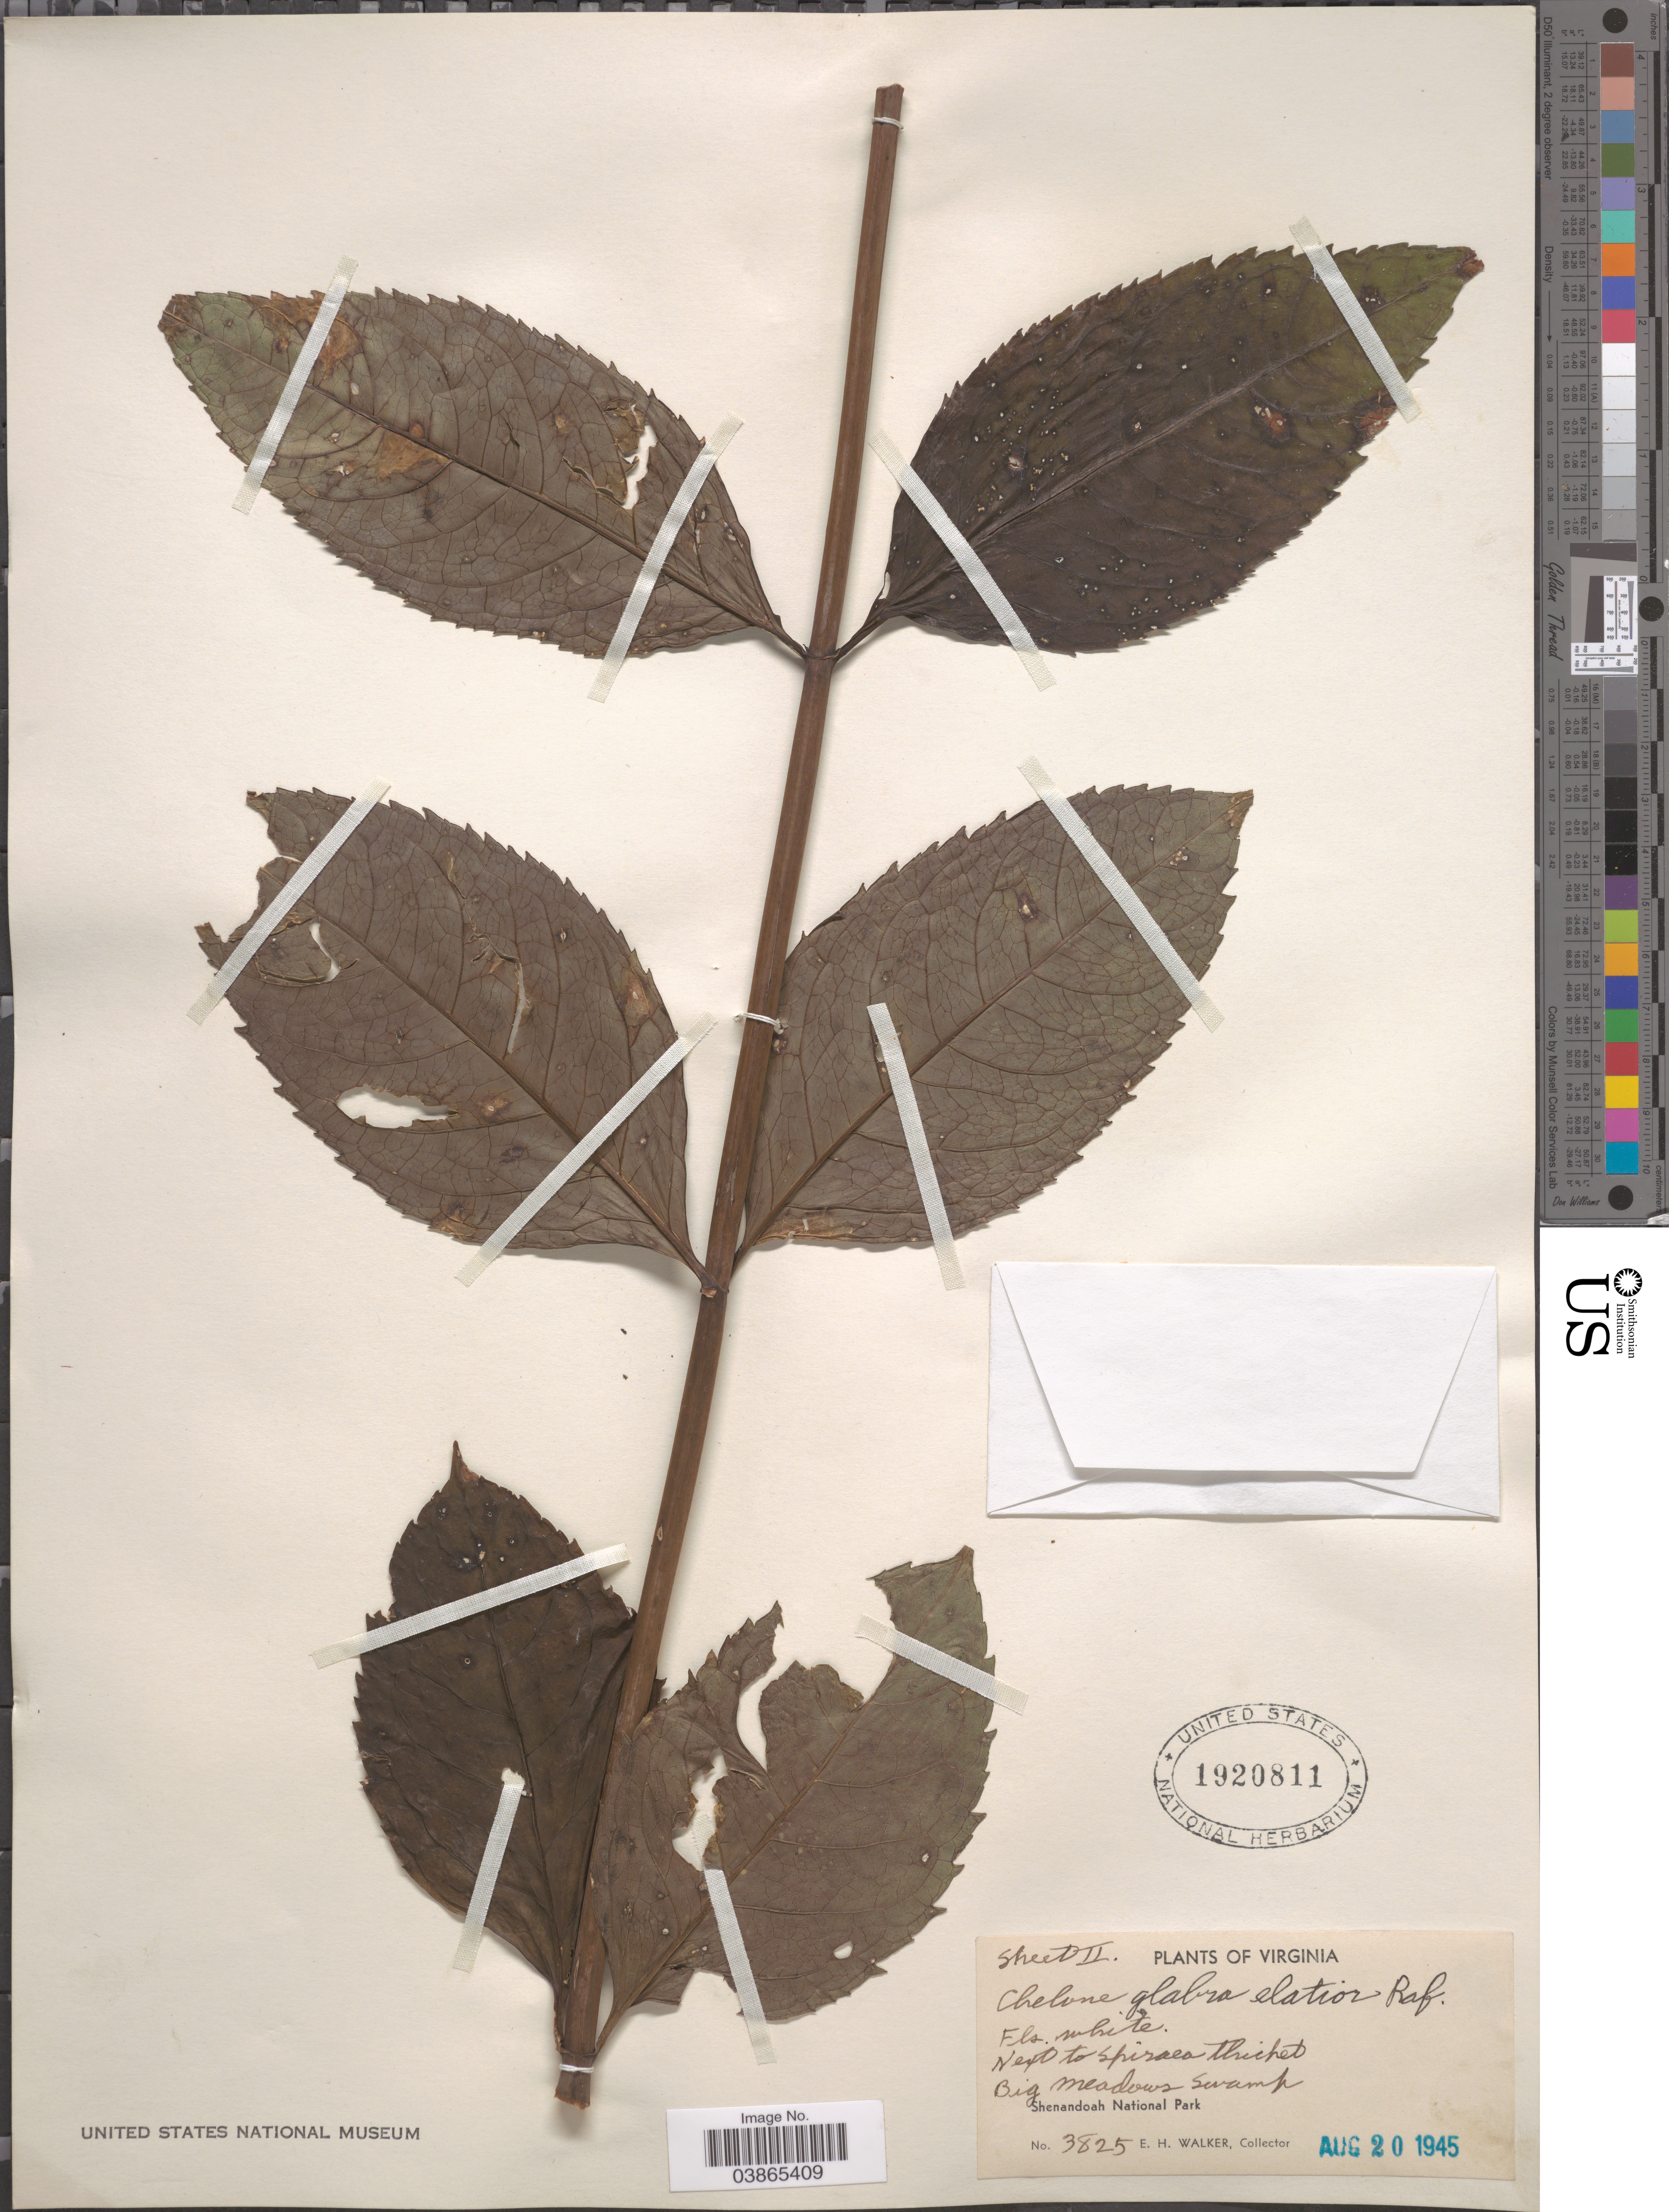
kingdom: Plantae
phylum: Tracheophyta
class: Magnoliopsida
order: Lamiales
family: Plantaginaceae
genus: Chelone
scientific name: Chelone glabra var. elatior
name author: Raf.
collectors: E. H. Walker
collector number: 3825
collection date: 1945-08-20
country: United States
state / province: Virginia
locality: Shenandoah National Park.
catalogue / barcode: US 1920811